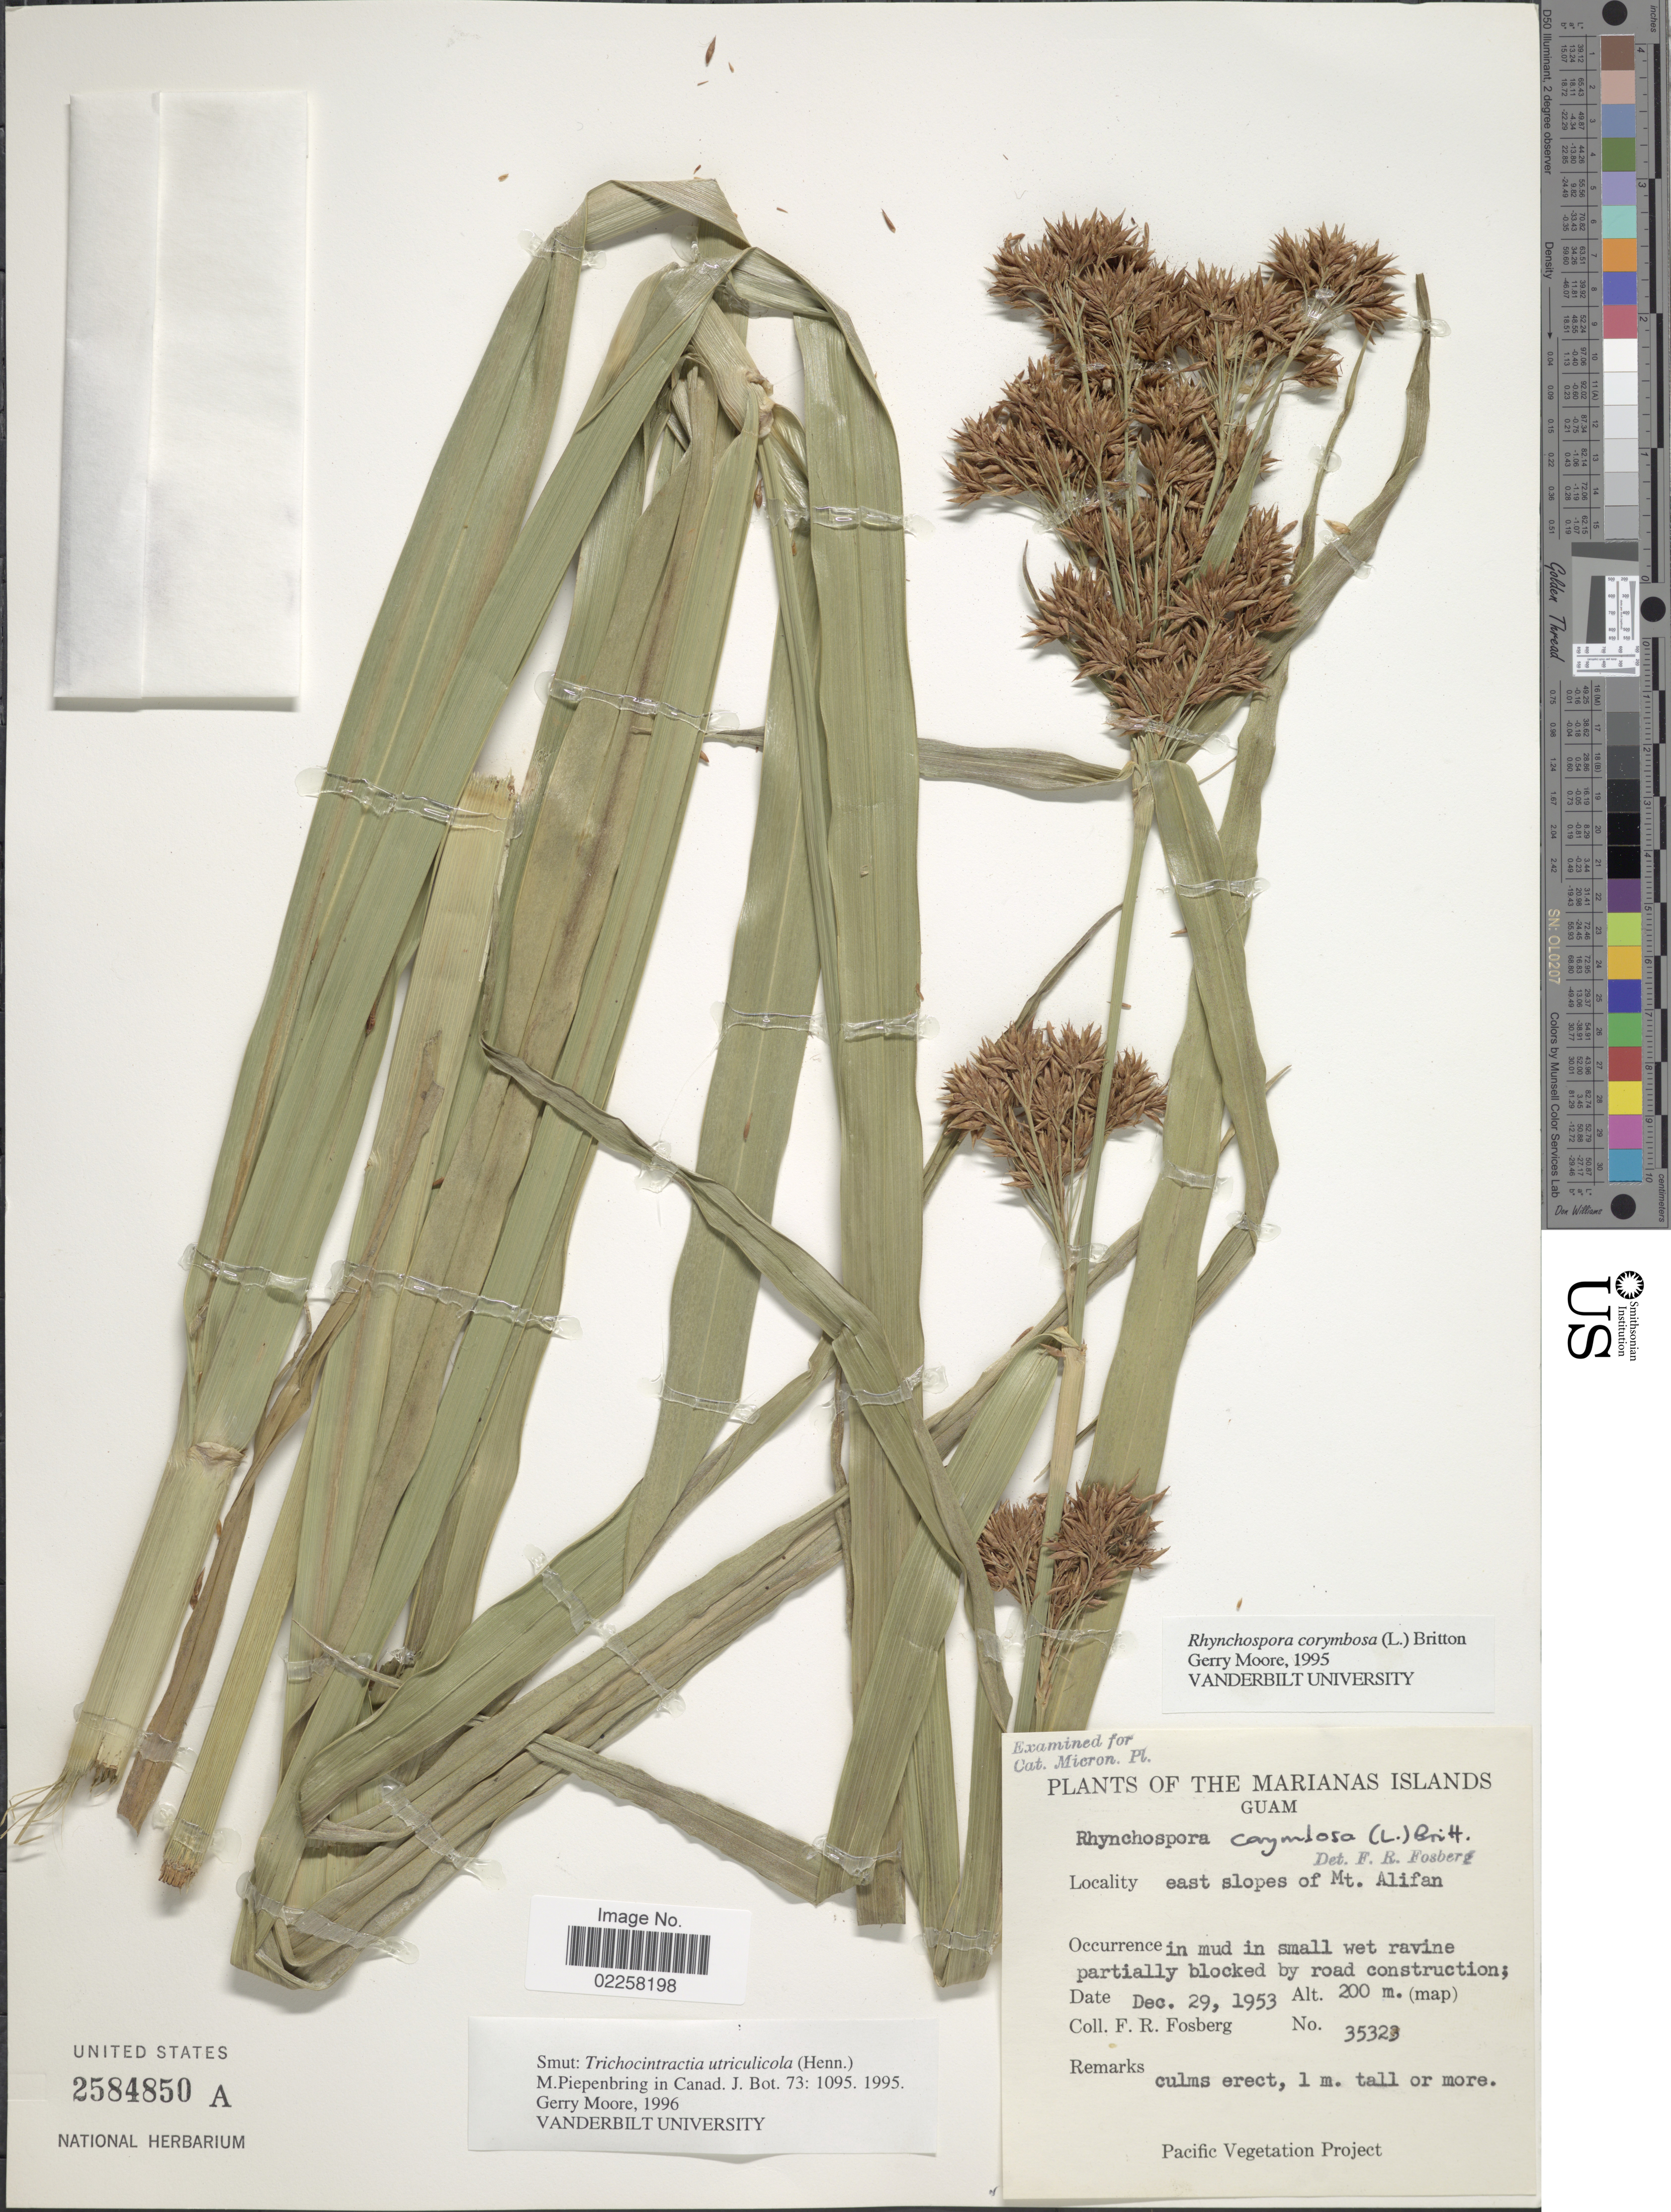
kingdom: Plantae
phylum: Tracheophyta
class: Liliopsida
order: Poales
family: Cyperaceae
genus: Rhynchospora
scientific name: Rhynchospora corymbosa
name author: (L.) Britton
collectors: F. R. Fosberg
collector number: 35323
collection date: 1953-12-29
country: Guam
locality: Marianas Islands. East slopes of Mt. Alifan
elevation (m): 200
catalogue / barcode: US 2584850A